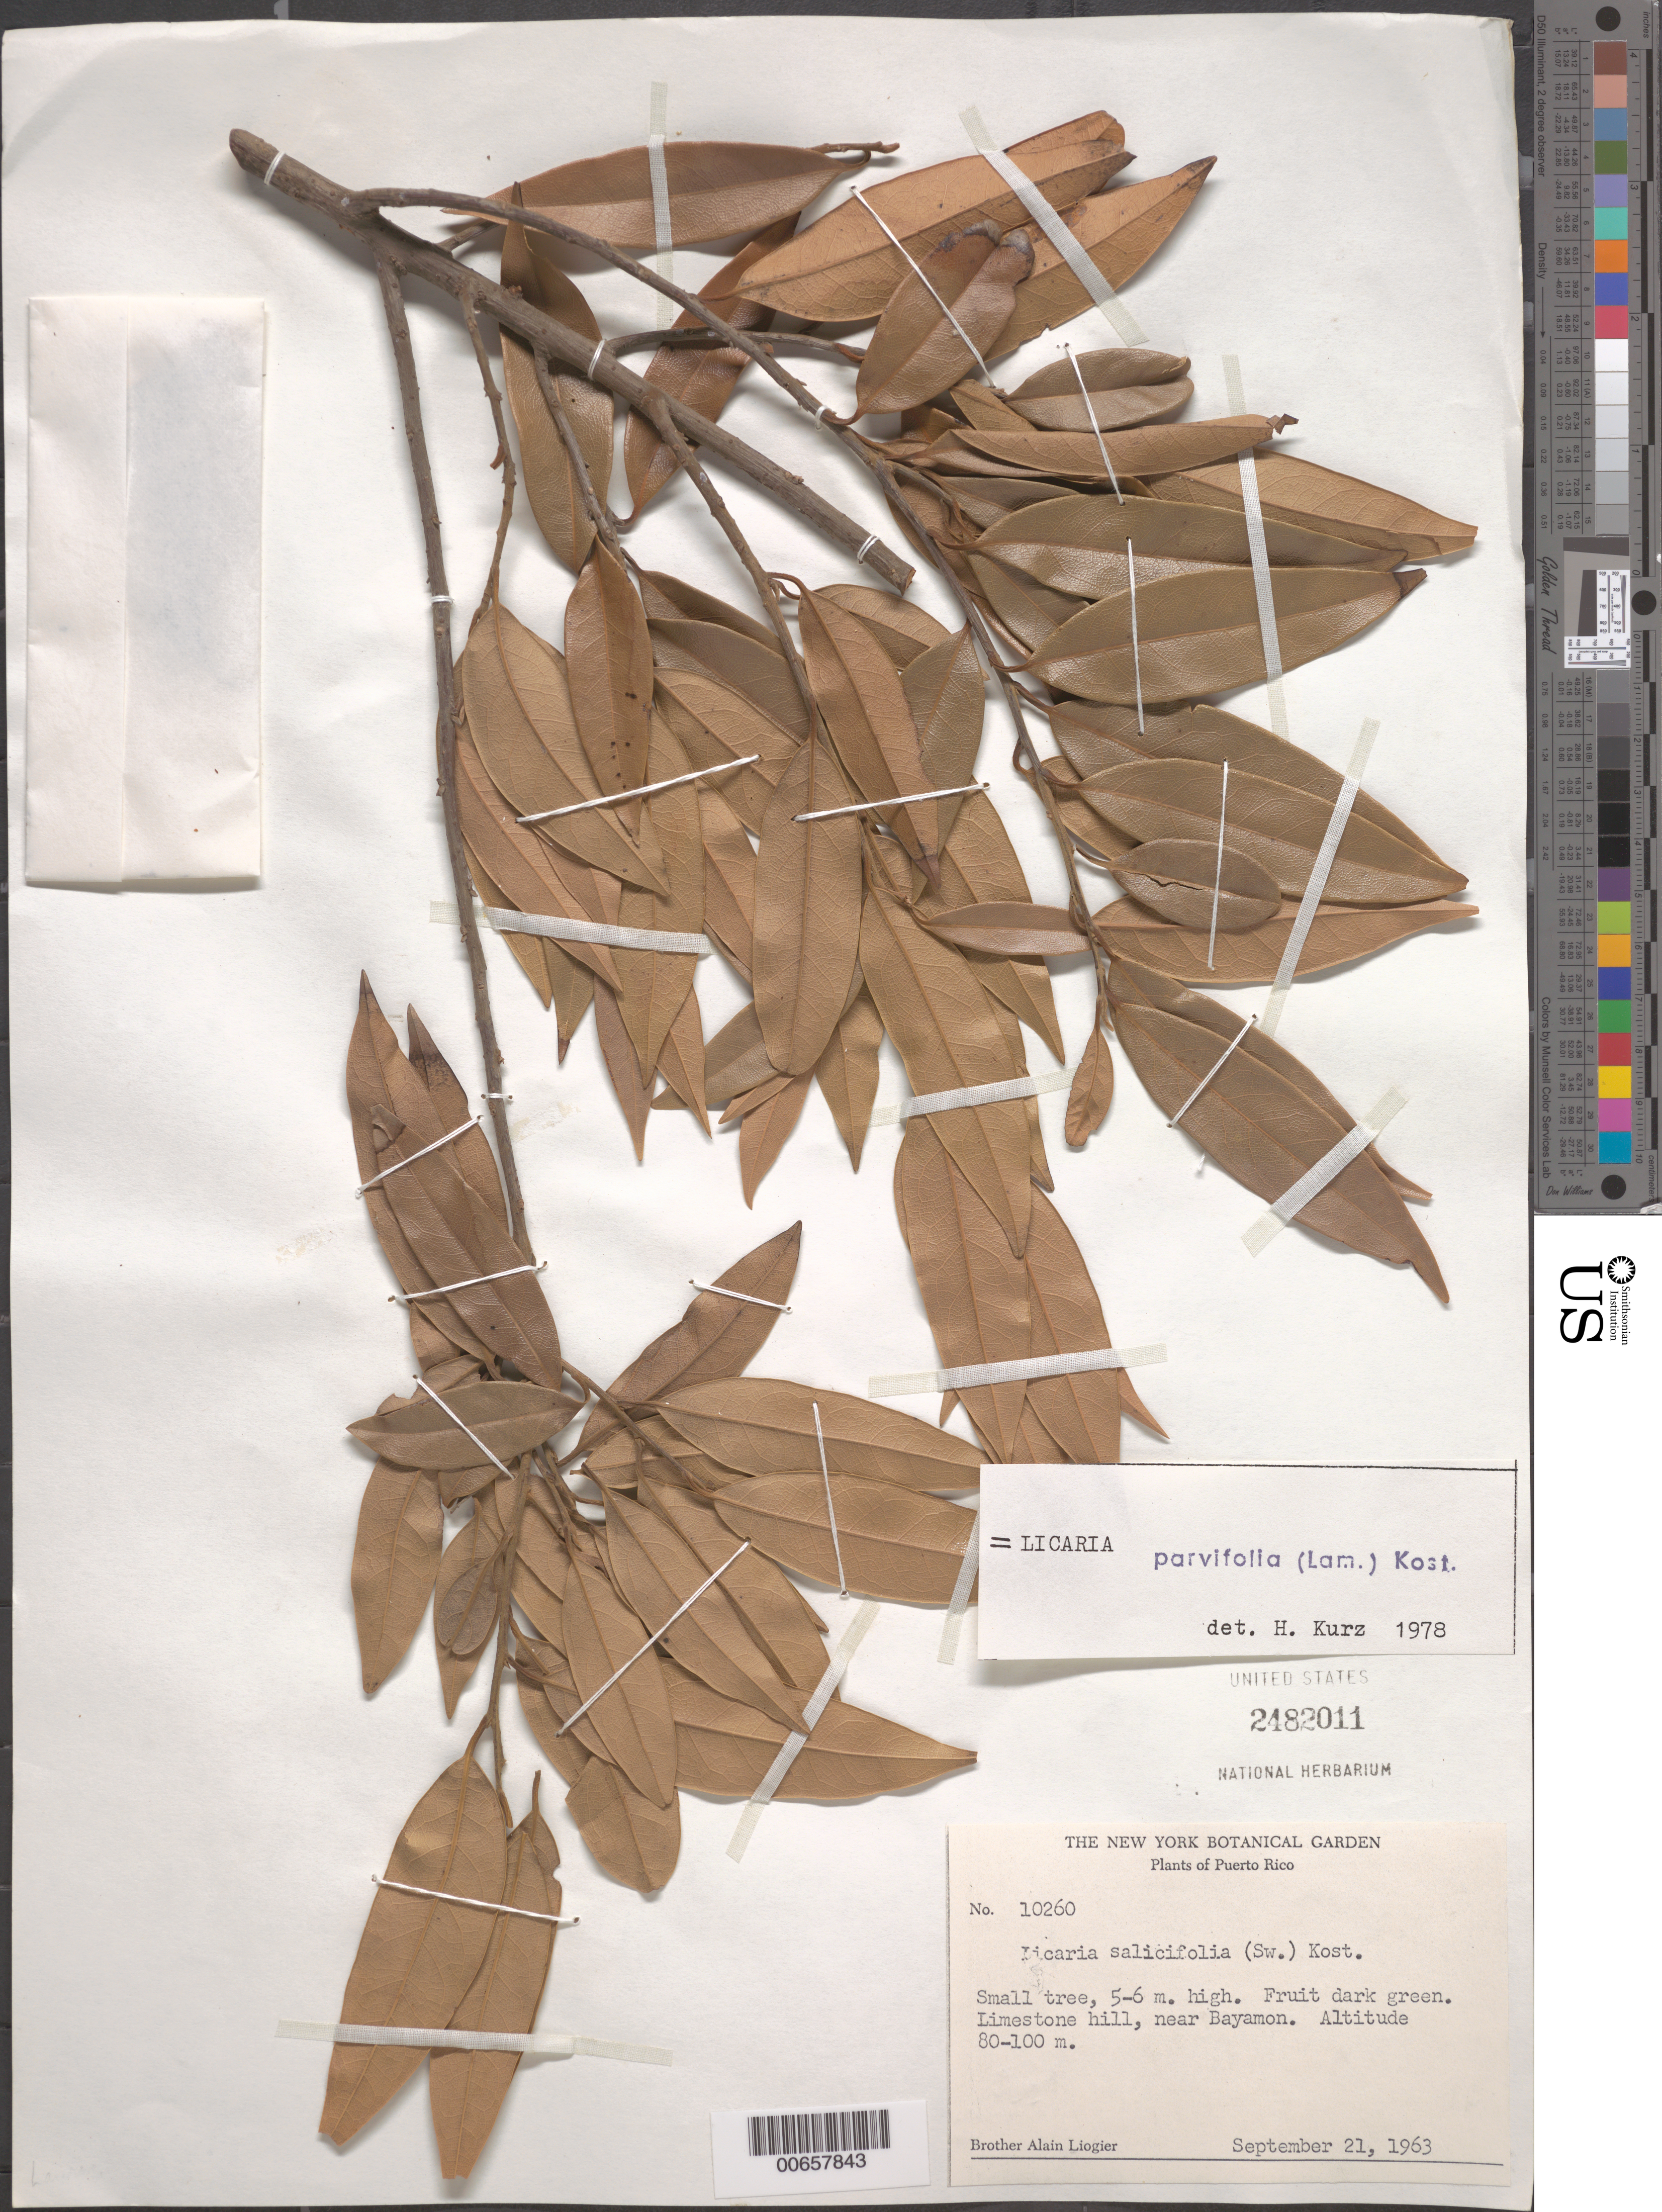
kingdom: Plantae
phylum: Tracheophyta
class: Magnoliopsida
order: Laurales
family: Lauraceae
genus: Licaria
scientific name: Licaria parvifolia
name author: (Lam.) Kosterm. ex León & Alain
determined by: Kurz, H.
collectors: A. H. Liogier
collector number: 10260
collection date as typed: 21 Sep 1963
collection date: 1963-09-21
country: Puerto Rico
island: Greater Antilles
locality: Bayamon, Limestone Hill near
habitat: Limestone hill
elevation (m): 80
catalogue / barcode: US 2482011